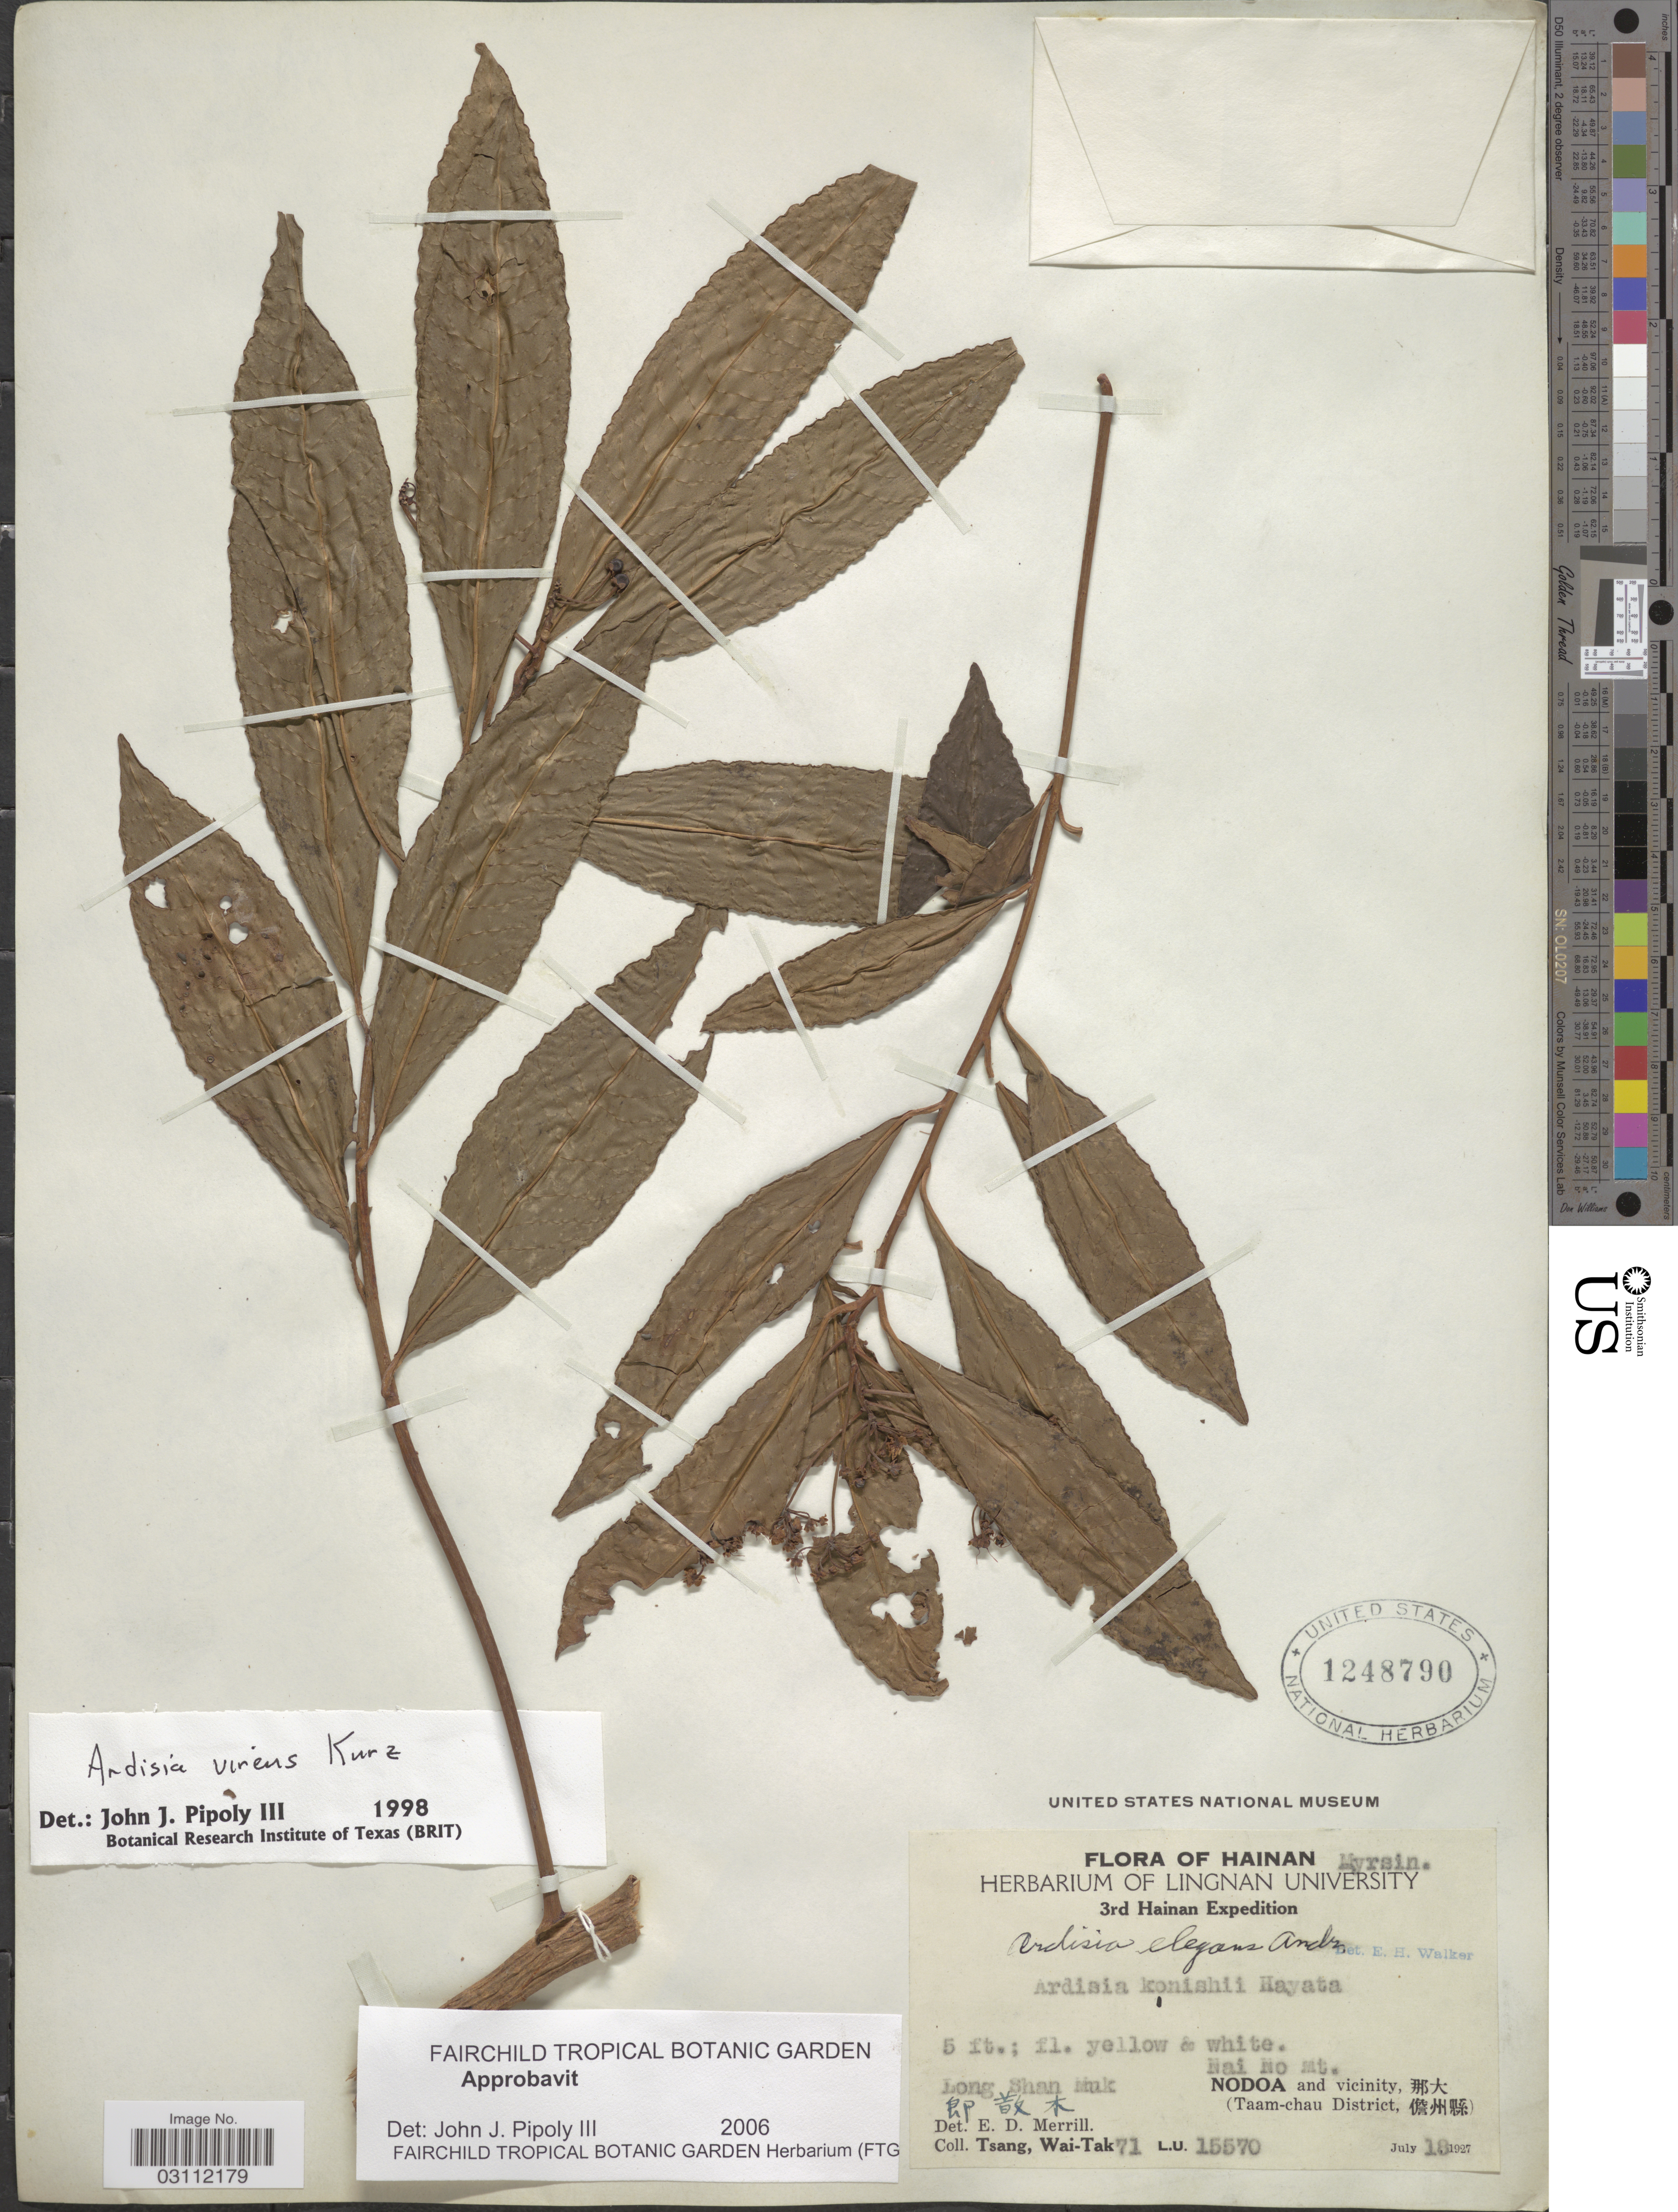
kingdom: Plantae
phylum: Tracheophyta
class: Magnoliopsida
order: Ericales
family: Primulaceae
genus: Ardisia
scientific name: Ardisia virens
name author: Kurz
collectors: W. T. Tsang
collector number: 71/L.U. 15570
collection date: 1927-07-18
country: China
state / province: Hainan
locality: Long Shan Muk, Nai No mt., Nodoa and vicinity, (Taam-chau District).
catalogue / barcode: US 1248790